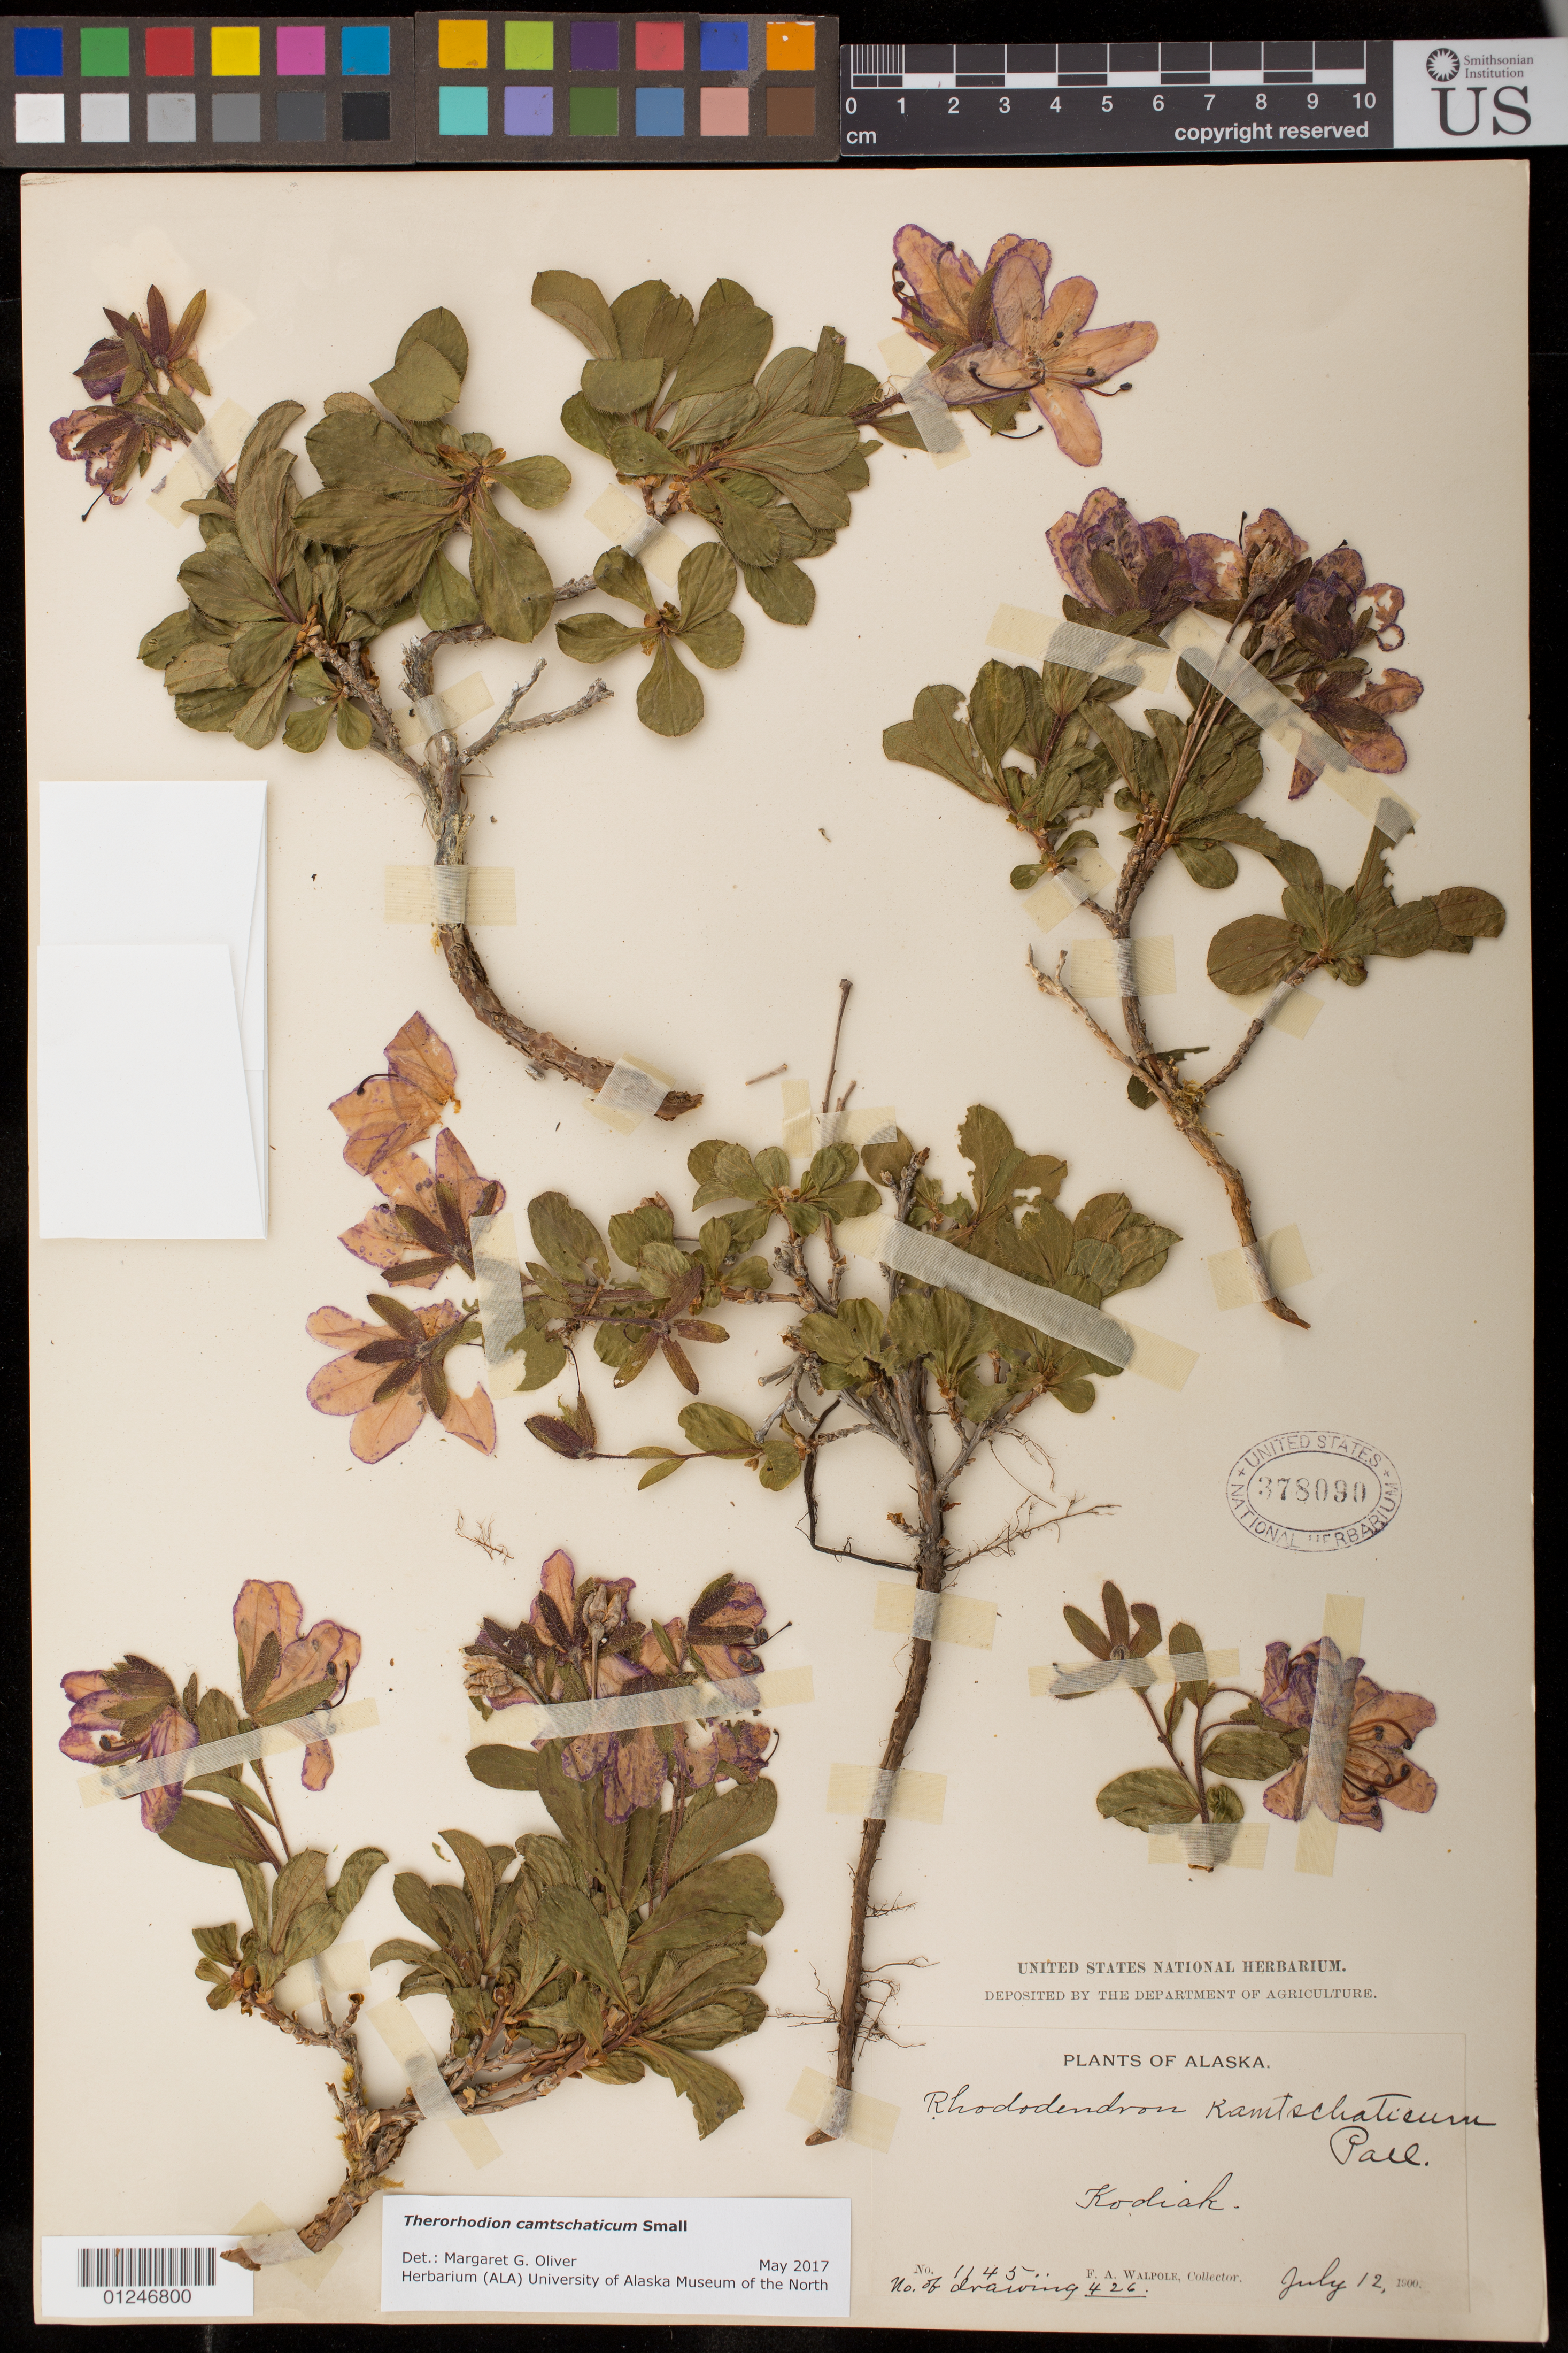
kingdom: Plantae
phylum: Tracheophyta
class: Magnoliopsida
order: Ericales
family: Ericaceae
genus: Therorhodion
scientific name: Therorhodion camtschaticum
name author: (Pall.) Small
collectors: F. Walpole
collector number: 1145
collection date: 1900-07-12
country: United States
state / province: Alaska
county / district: Kodiak Island Borough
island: Kodiak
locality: Kodiak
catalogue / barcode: US 378090